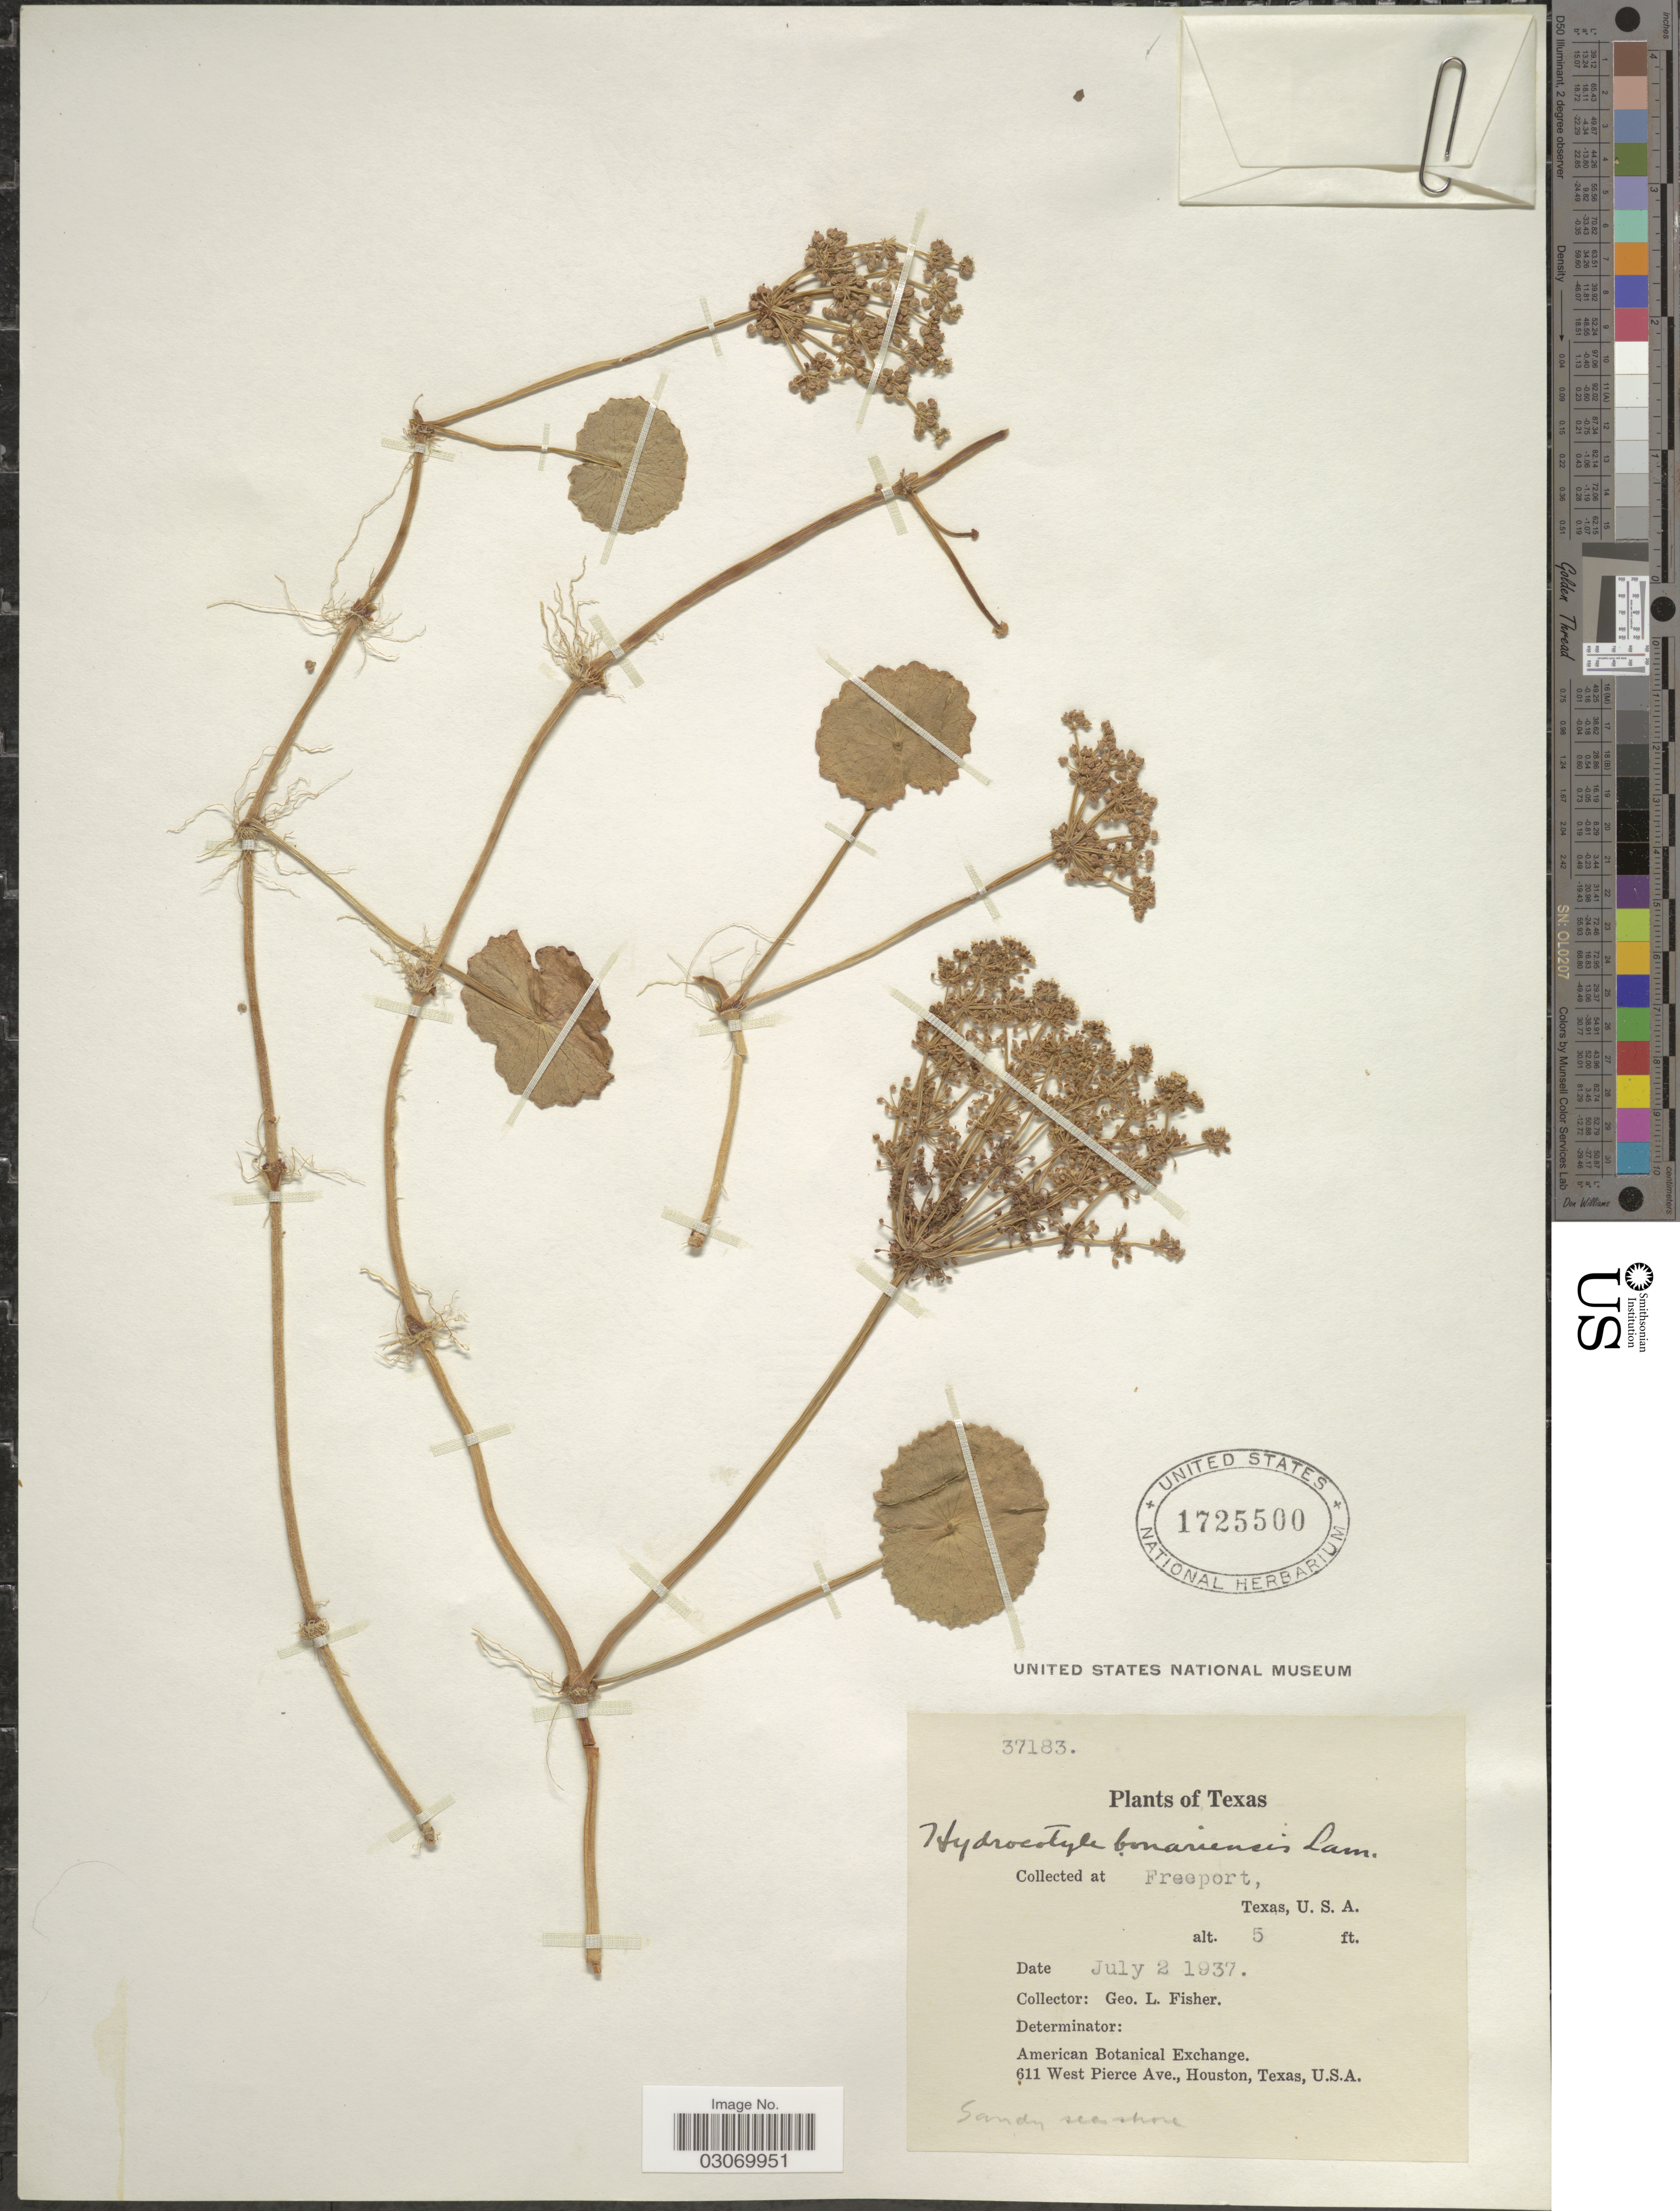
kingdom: Plantae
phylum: Tracheophyta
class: Magnoliopsida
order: Apiales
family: Araliaceae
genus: Hydrocotyle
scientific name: Hydrocotyle bonariensis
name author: Lam.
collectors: G. L. Fisher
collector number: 37183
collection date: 1937-07-02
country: United States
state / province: Texas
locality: Freeport.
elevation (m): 2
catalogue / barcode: US 1725500